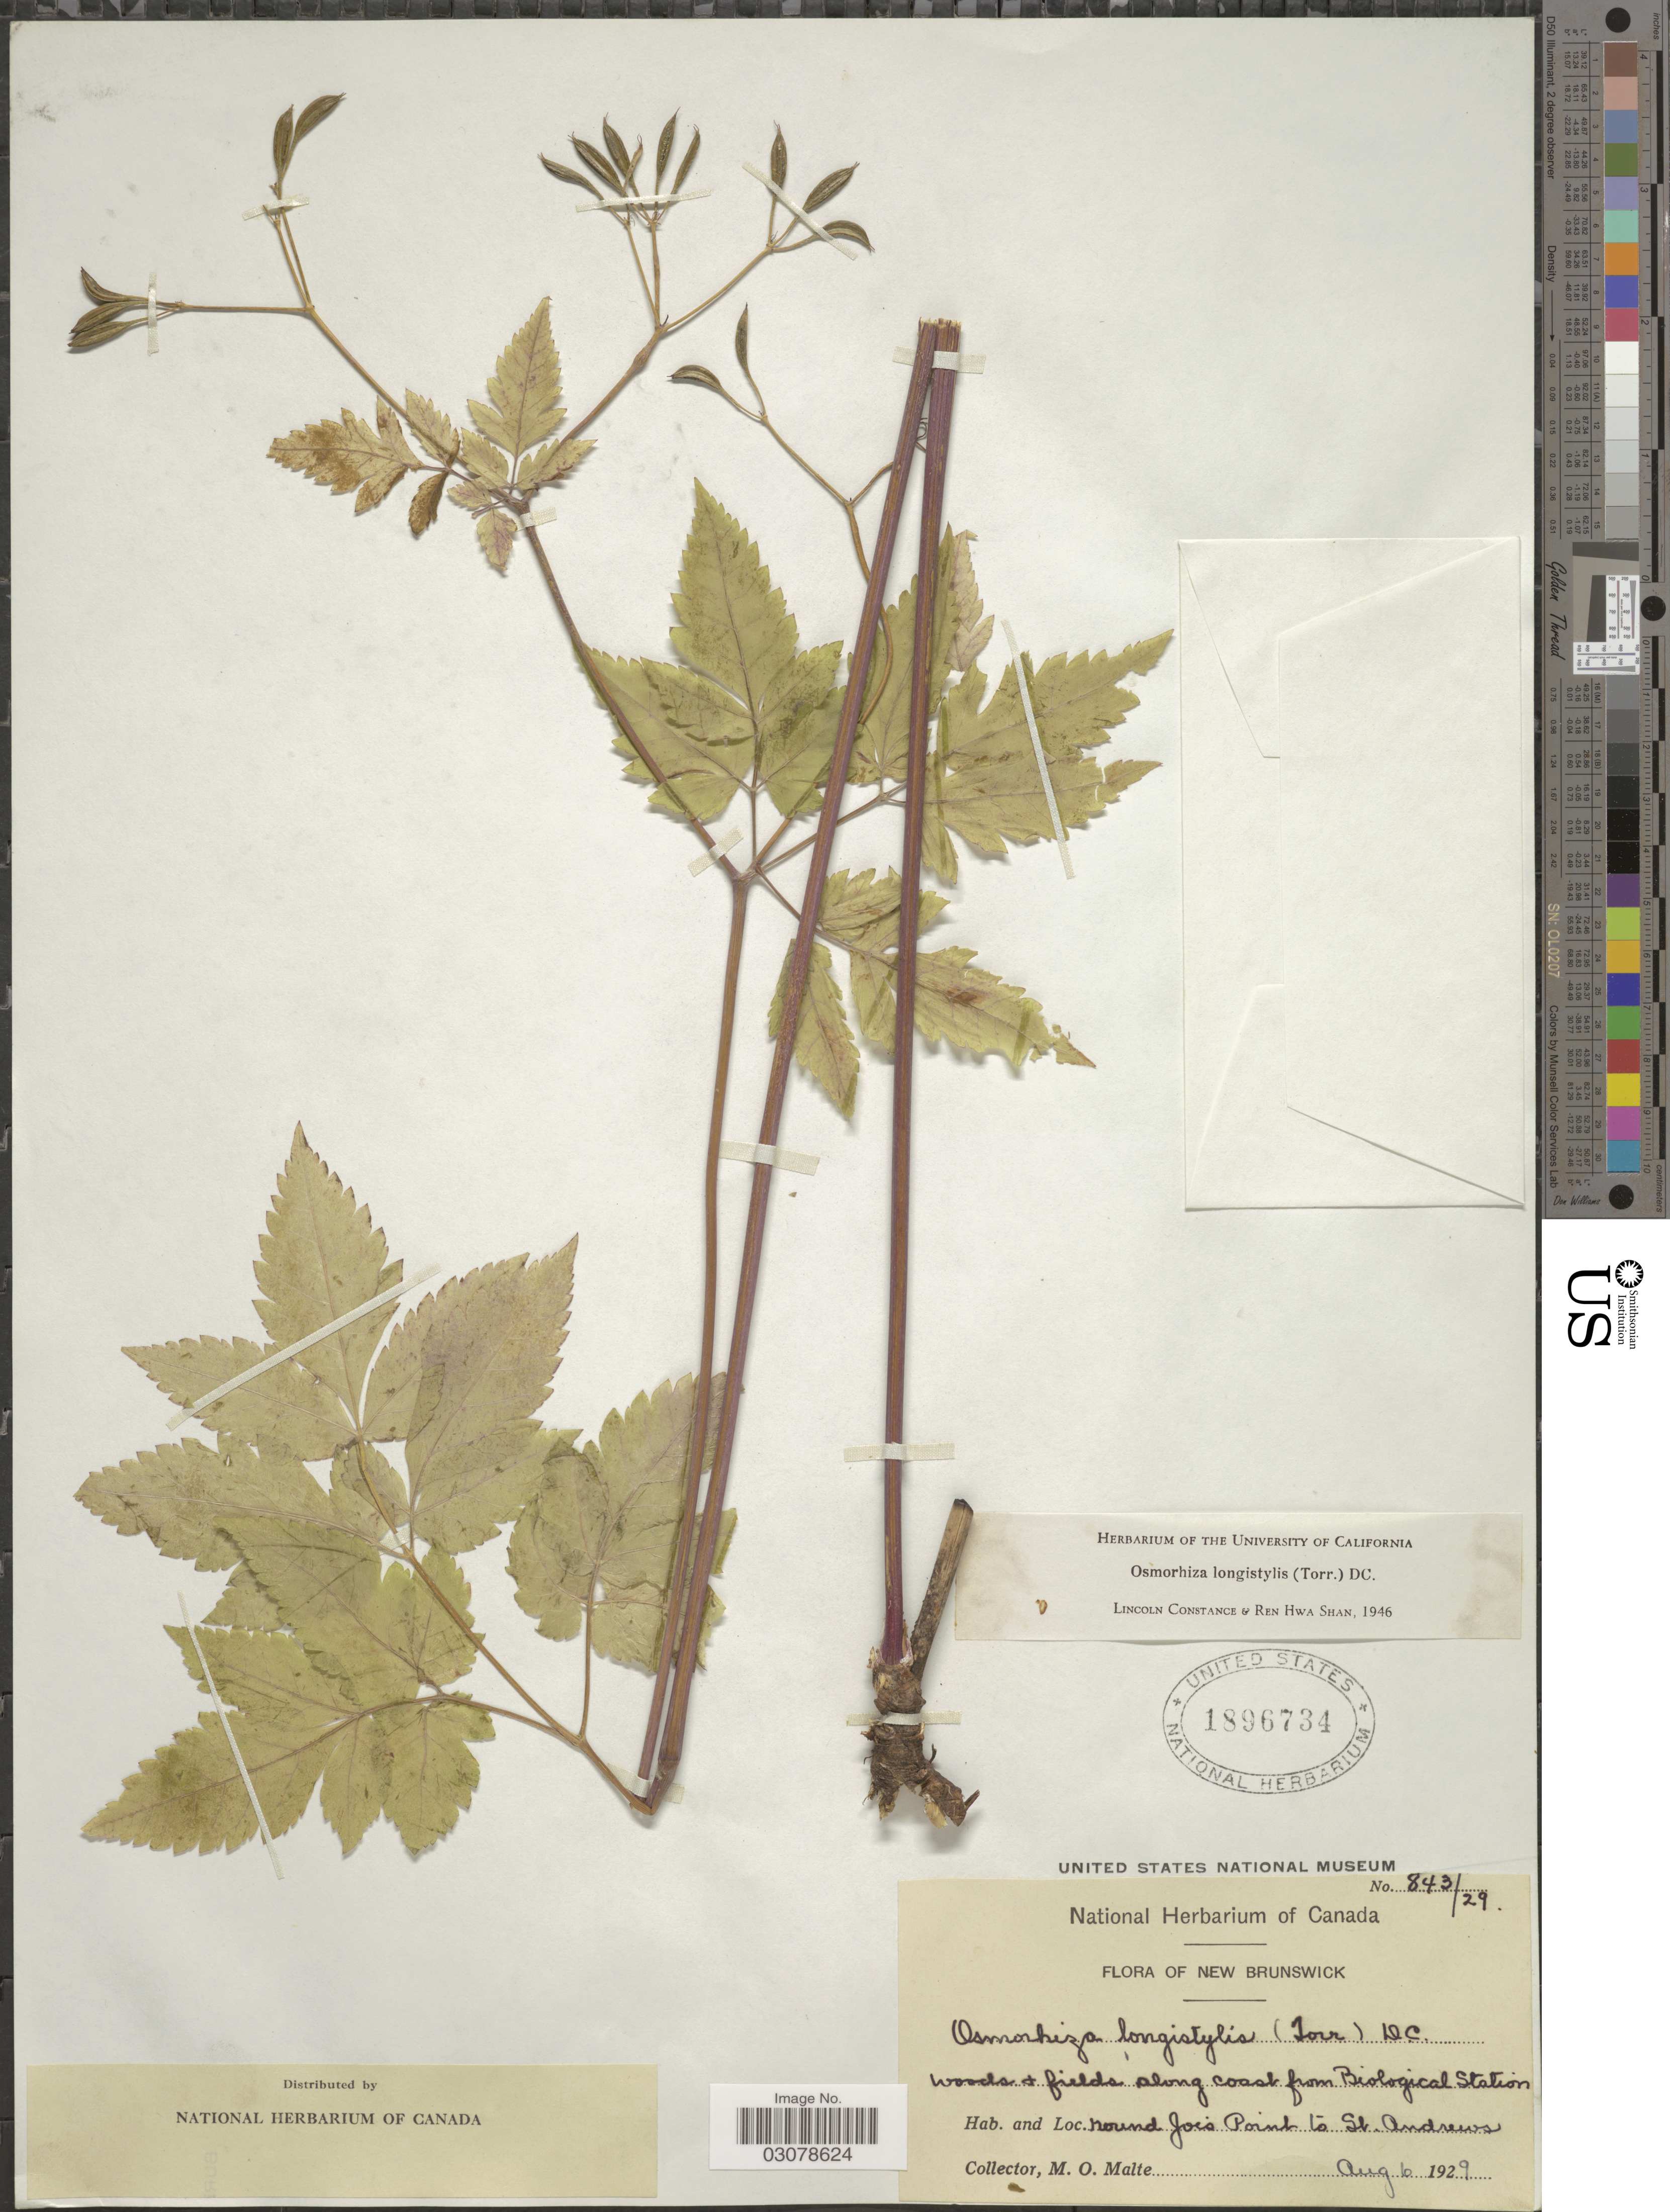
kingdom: Plantae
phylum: Tracheophyta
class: Magnoliopsida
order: Apiales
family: Apiaceae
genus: Osmorhiza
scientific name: Osmorhiza longistylis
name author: (Torr.) DC.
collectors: M. O. Malte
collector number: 843/29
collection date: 1929-08-06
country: Canada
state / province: New Brunswick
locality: Round Joe's Point to St. Andrews.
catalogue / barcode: US 1896734